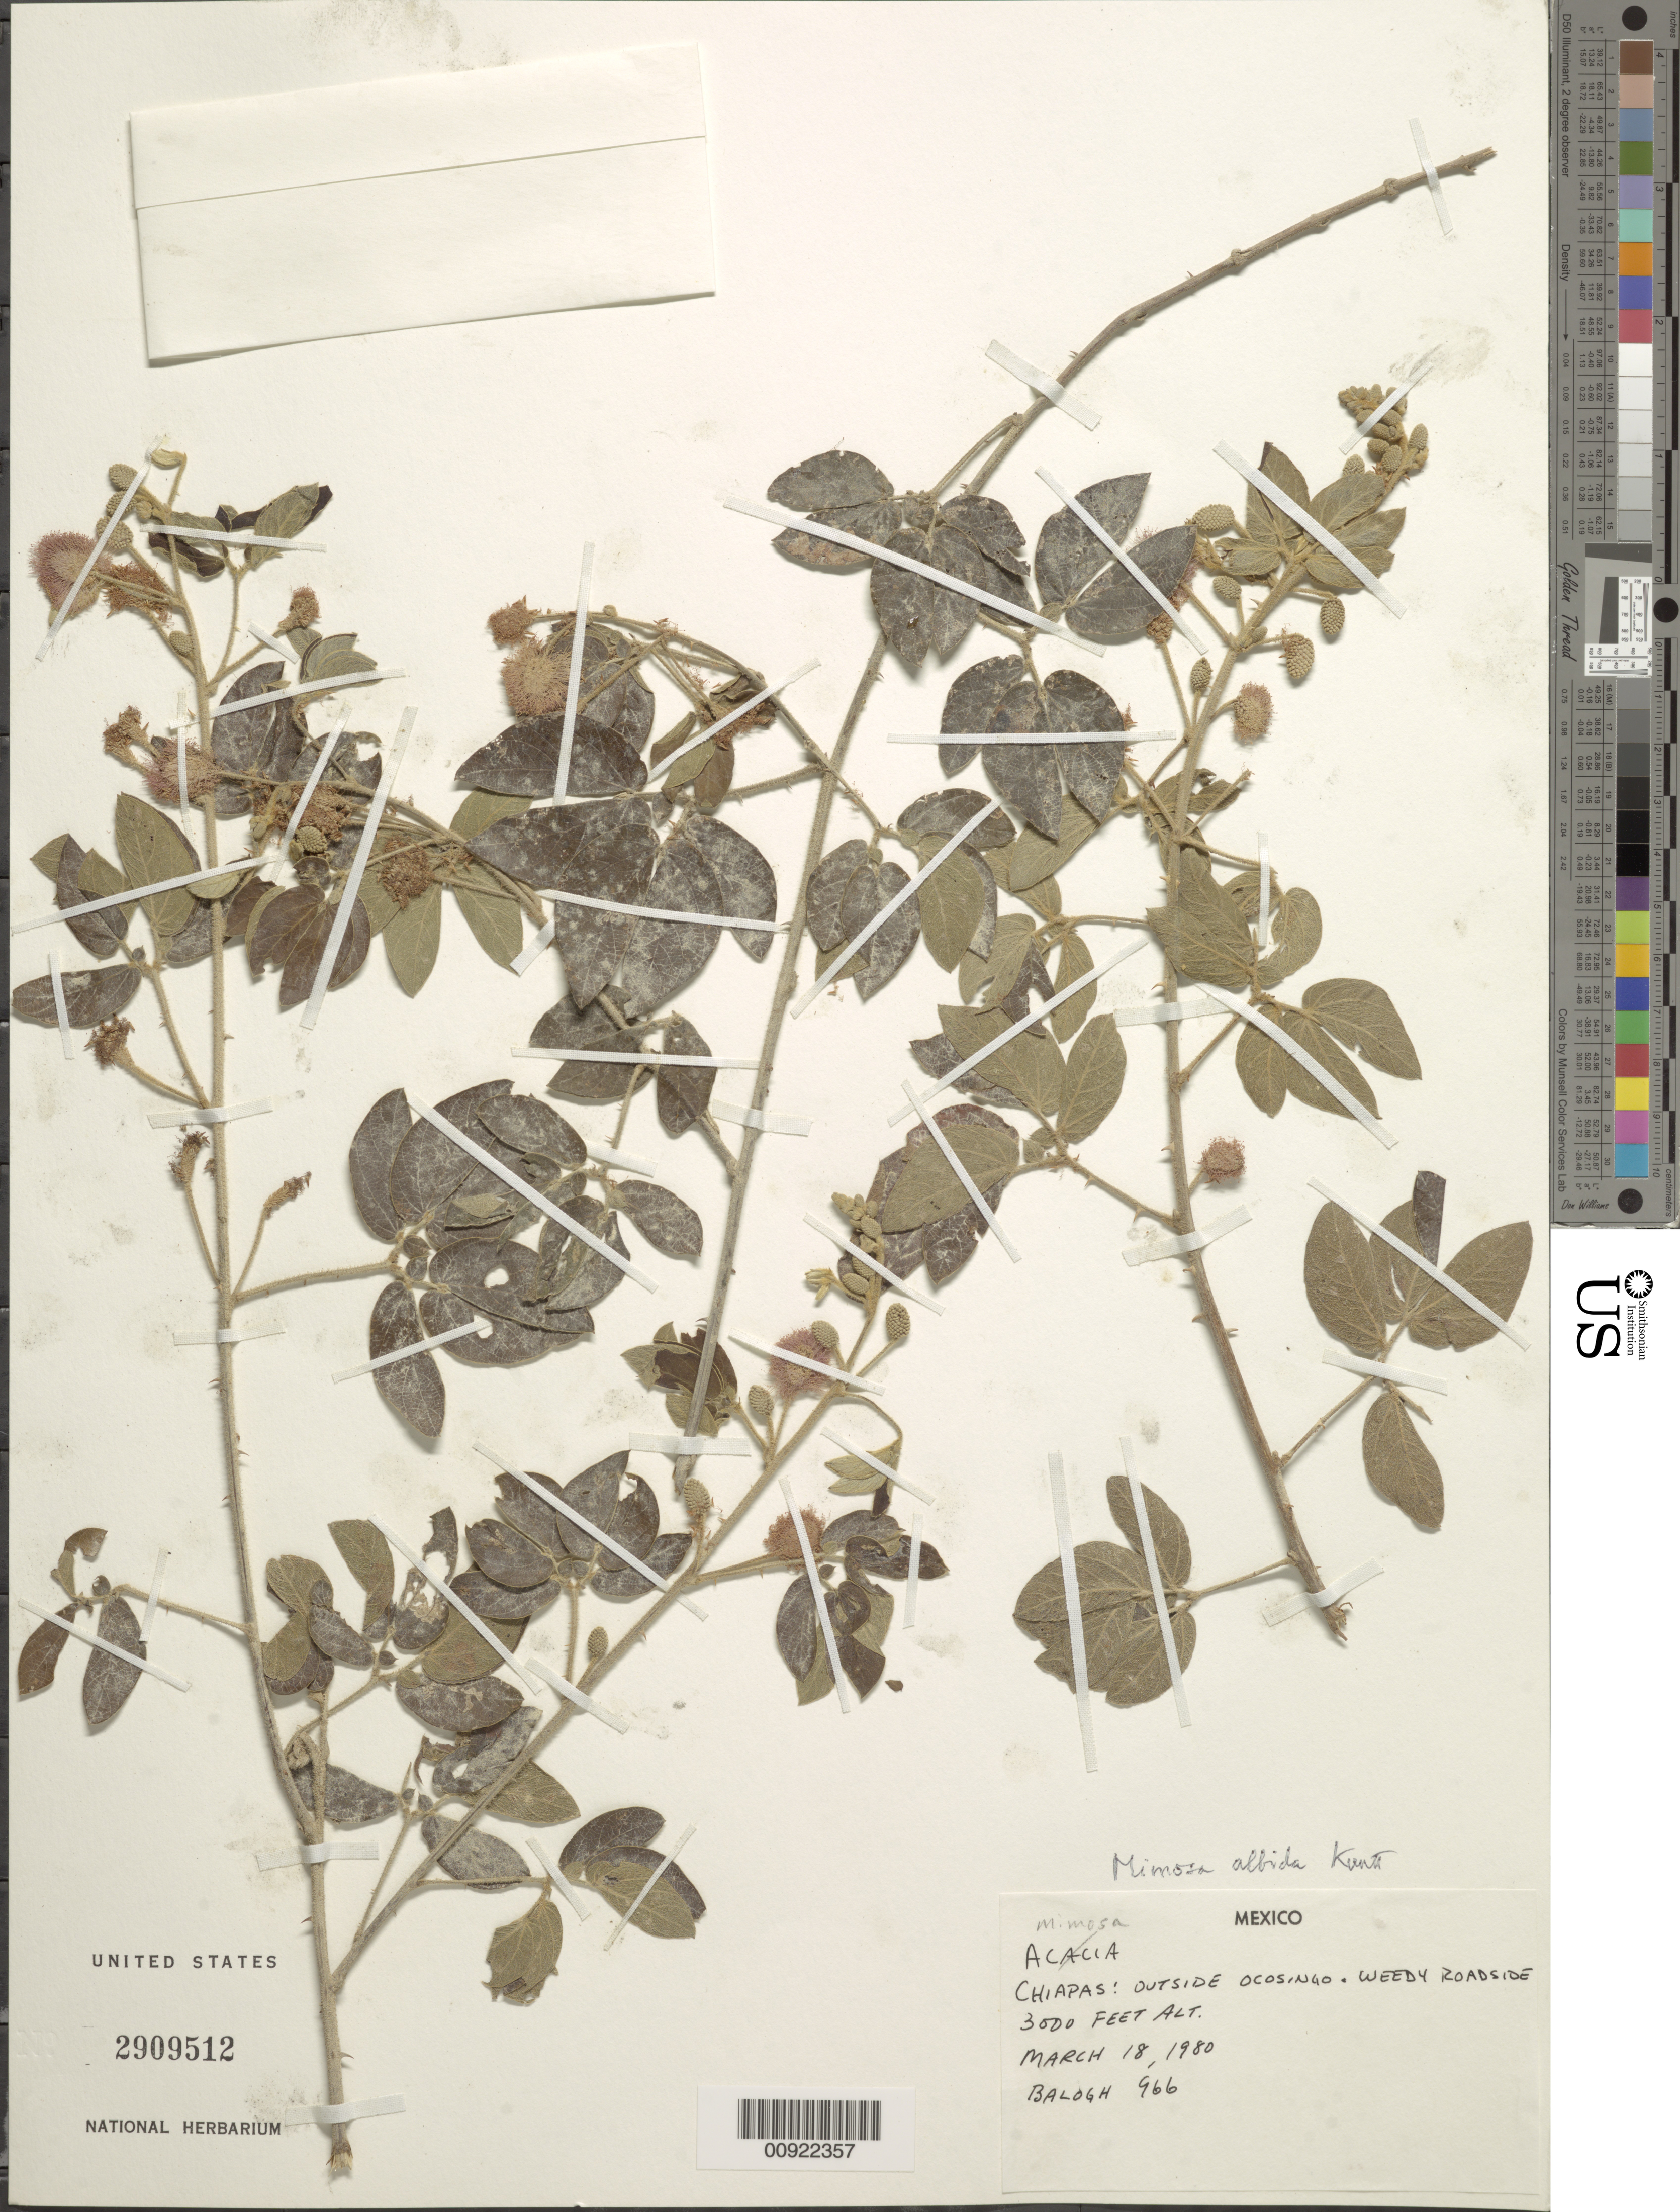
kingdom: Plantae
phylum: Tracheophyta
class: Magnoliopsida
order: Fabales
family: Fabaceae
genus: Mimosa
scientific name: Mimosa albida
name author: Humb. & Bonpl. ex Willd.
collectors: P. Balogh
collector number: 966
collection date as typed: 18 Mar 1980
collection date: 1980-03-18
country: Mexico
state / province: Chiapas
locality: Chiapas: Outside Ocosingo.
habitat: Weedy roadside.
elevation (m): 914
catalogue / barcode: US 2909512